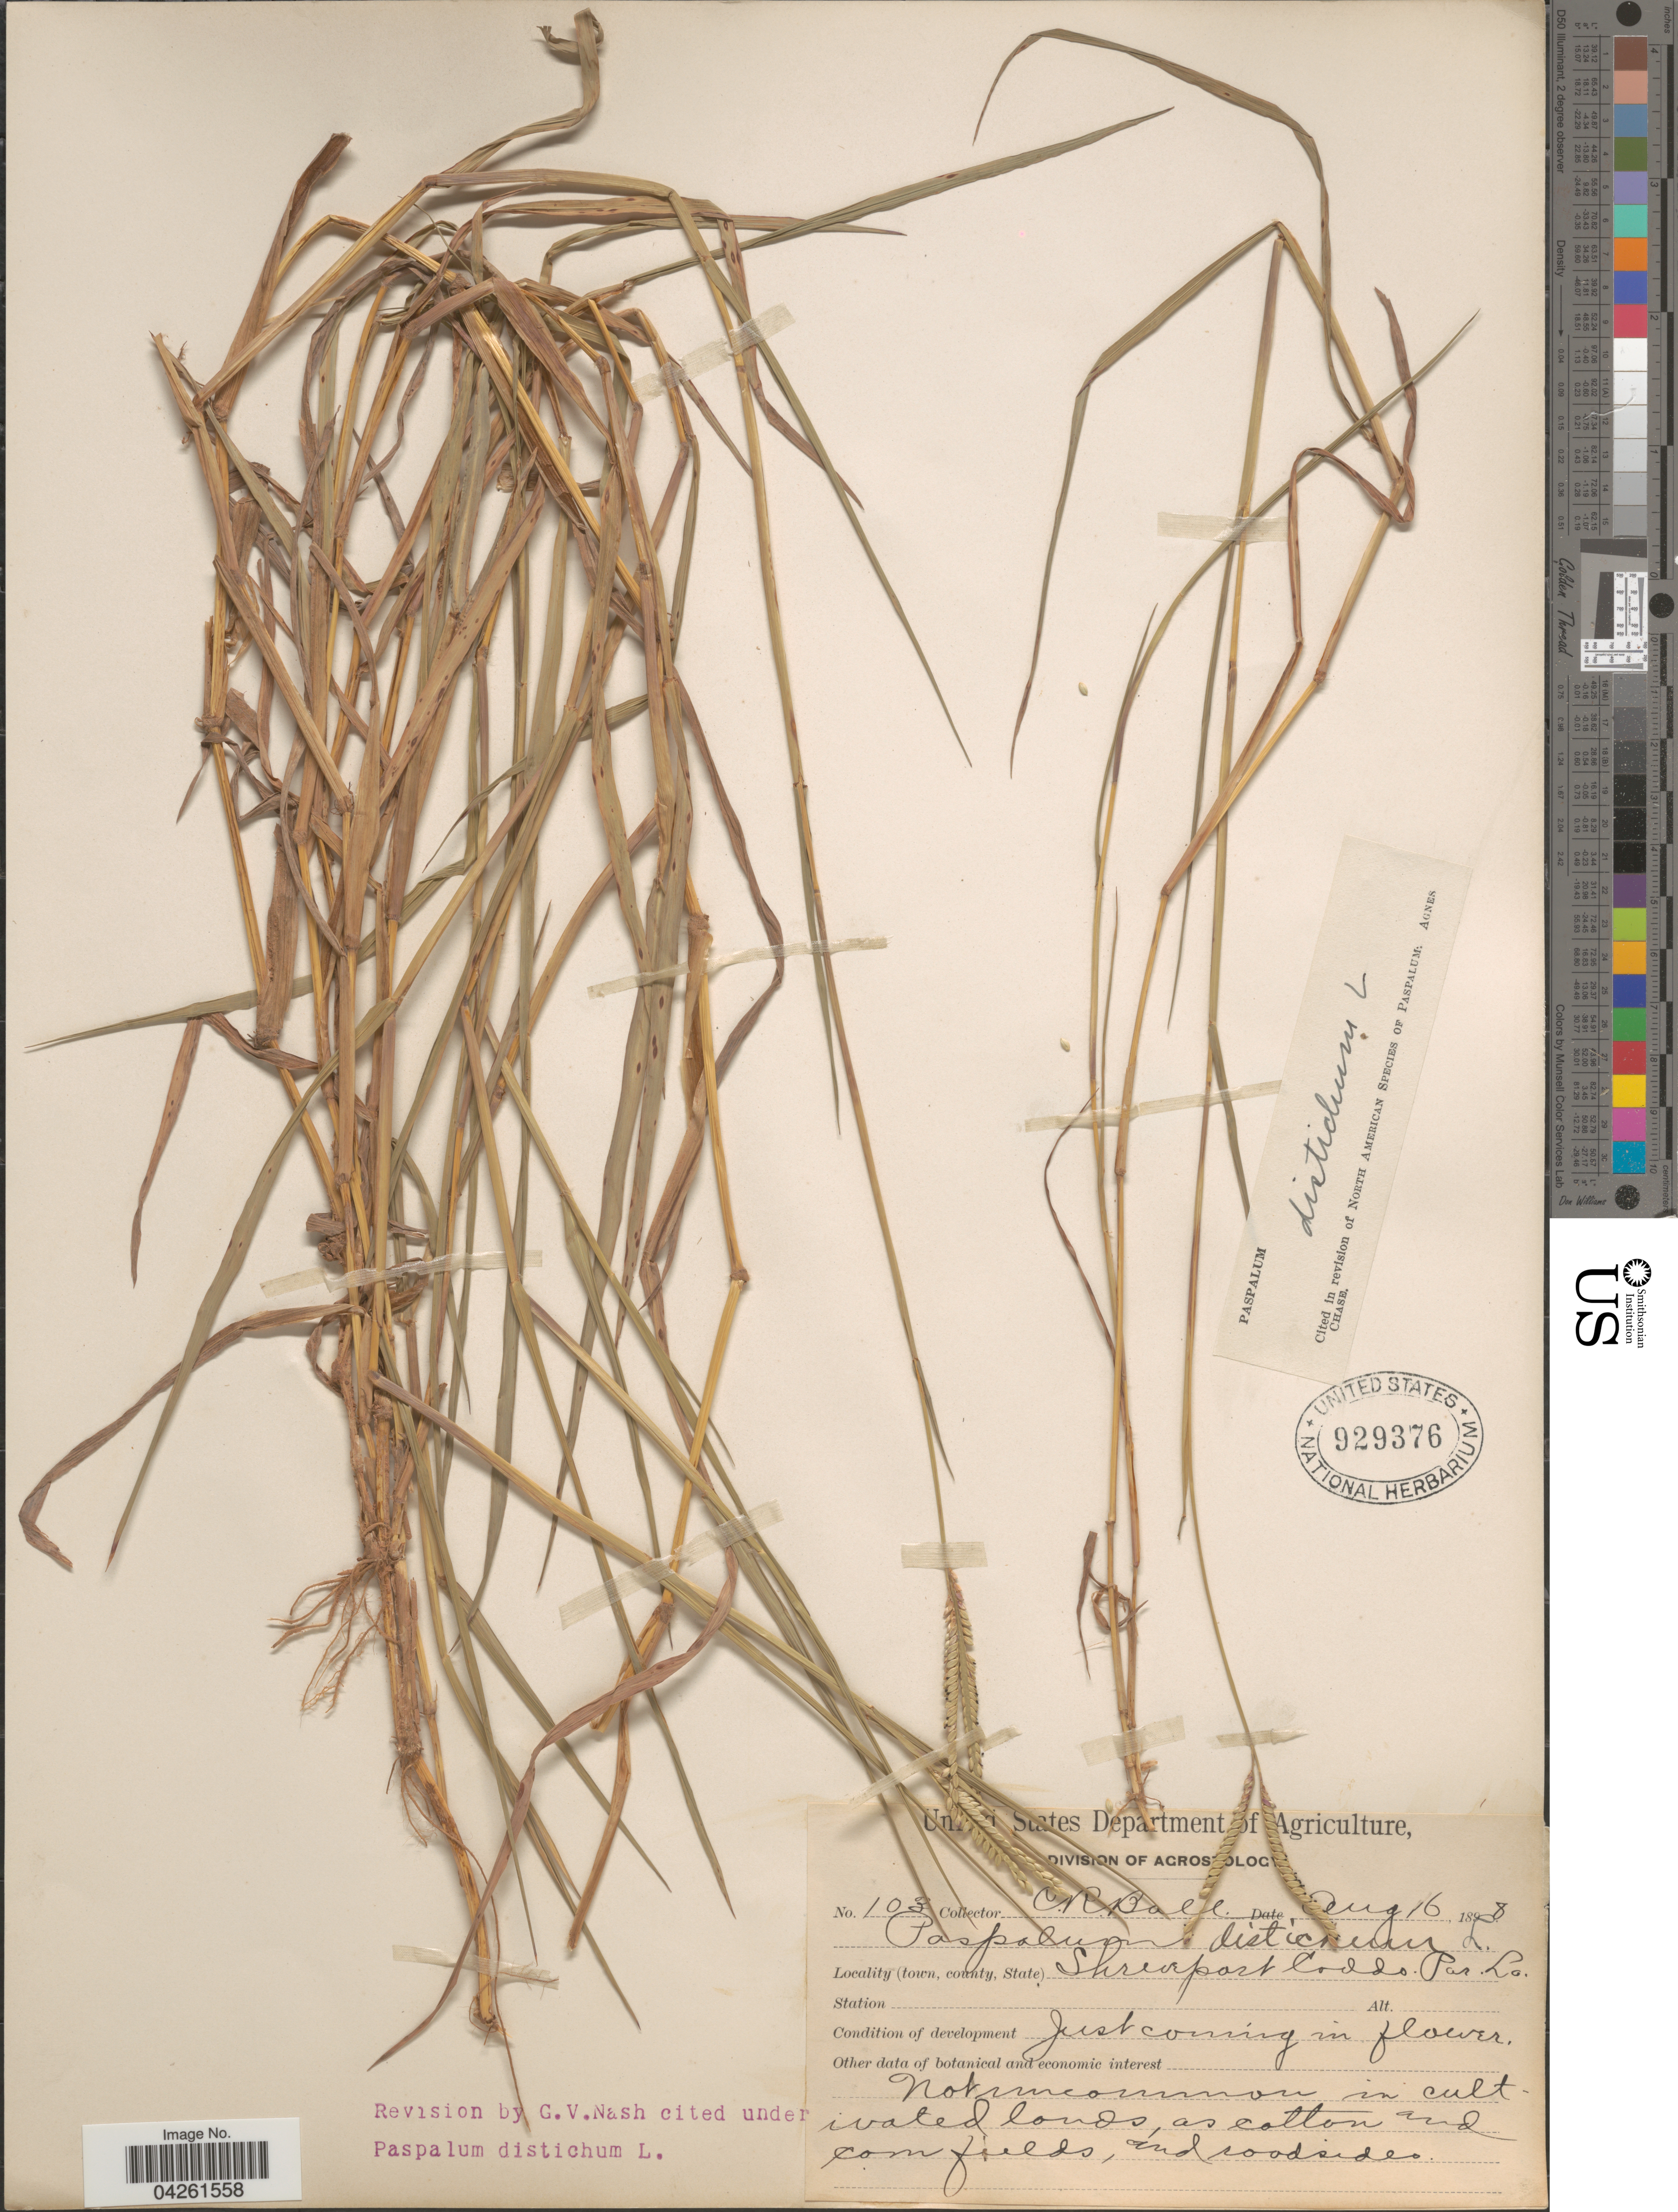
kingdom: Plantae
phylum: Tracheophyta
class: Liliopsida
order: Poales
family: Poaceae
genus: Paspalum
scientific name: Paspalum distichum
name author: L.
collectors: C. R. Ball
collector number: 103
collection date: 1898-08-16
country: United States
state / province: Louisiana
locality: Shreveport Caddo Par.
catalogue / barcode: US 929376